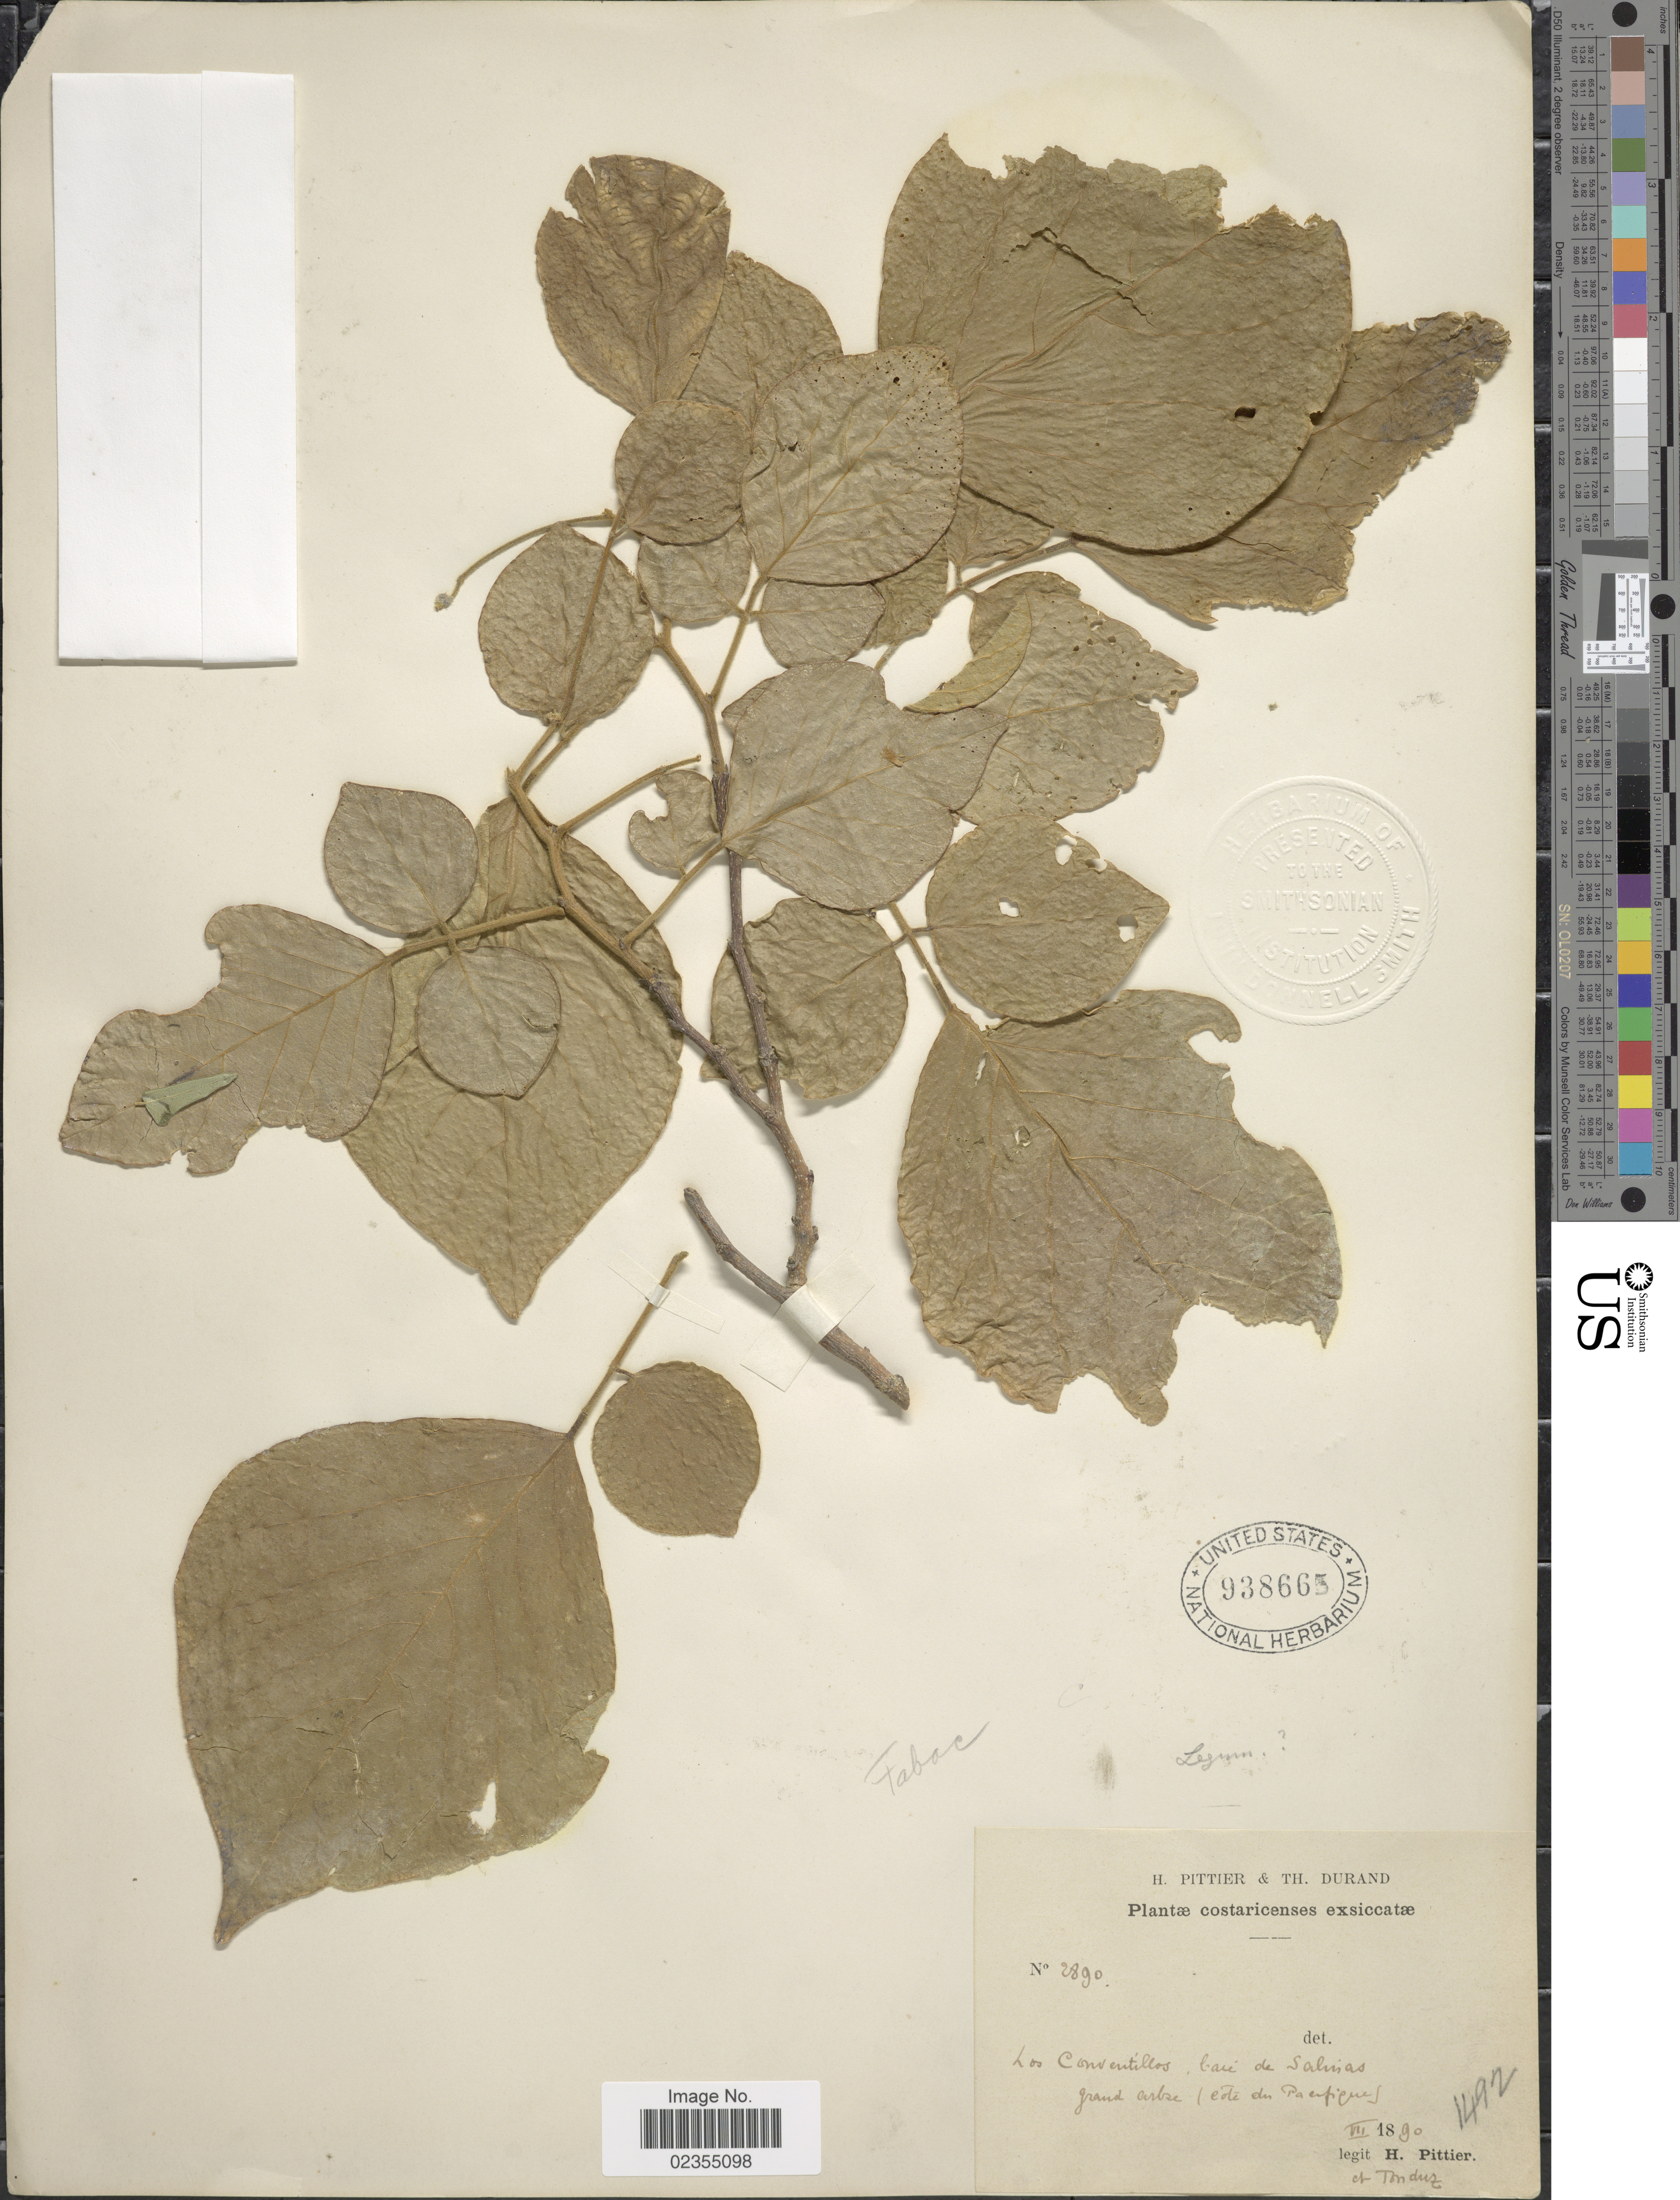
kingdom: Plantae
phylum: Tracheophyta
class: Magnoliopsida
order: Fabales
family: Fabaceae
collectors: H. F. Pittier & Tonduz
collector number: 2890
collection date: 1890-07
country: Costa Rica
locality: Los Conventillos, baie de Salinas, grand arbore (cote du Pacifique)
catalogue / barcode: US 938665